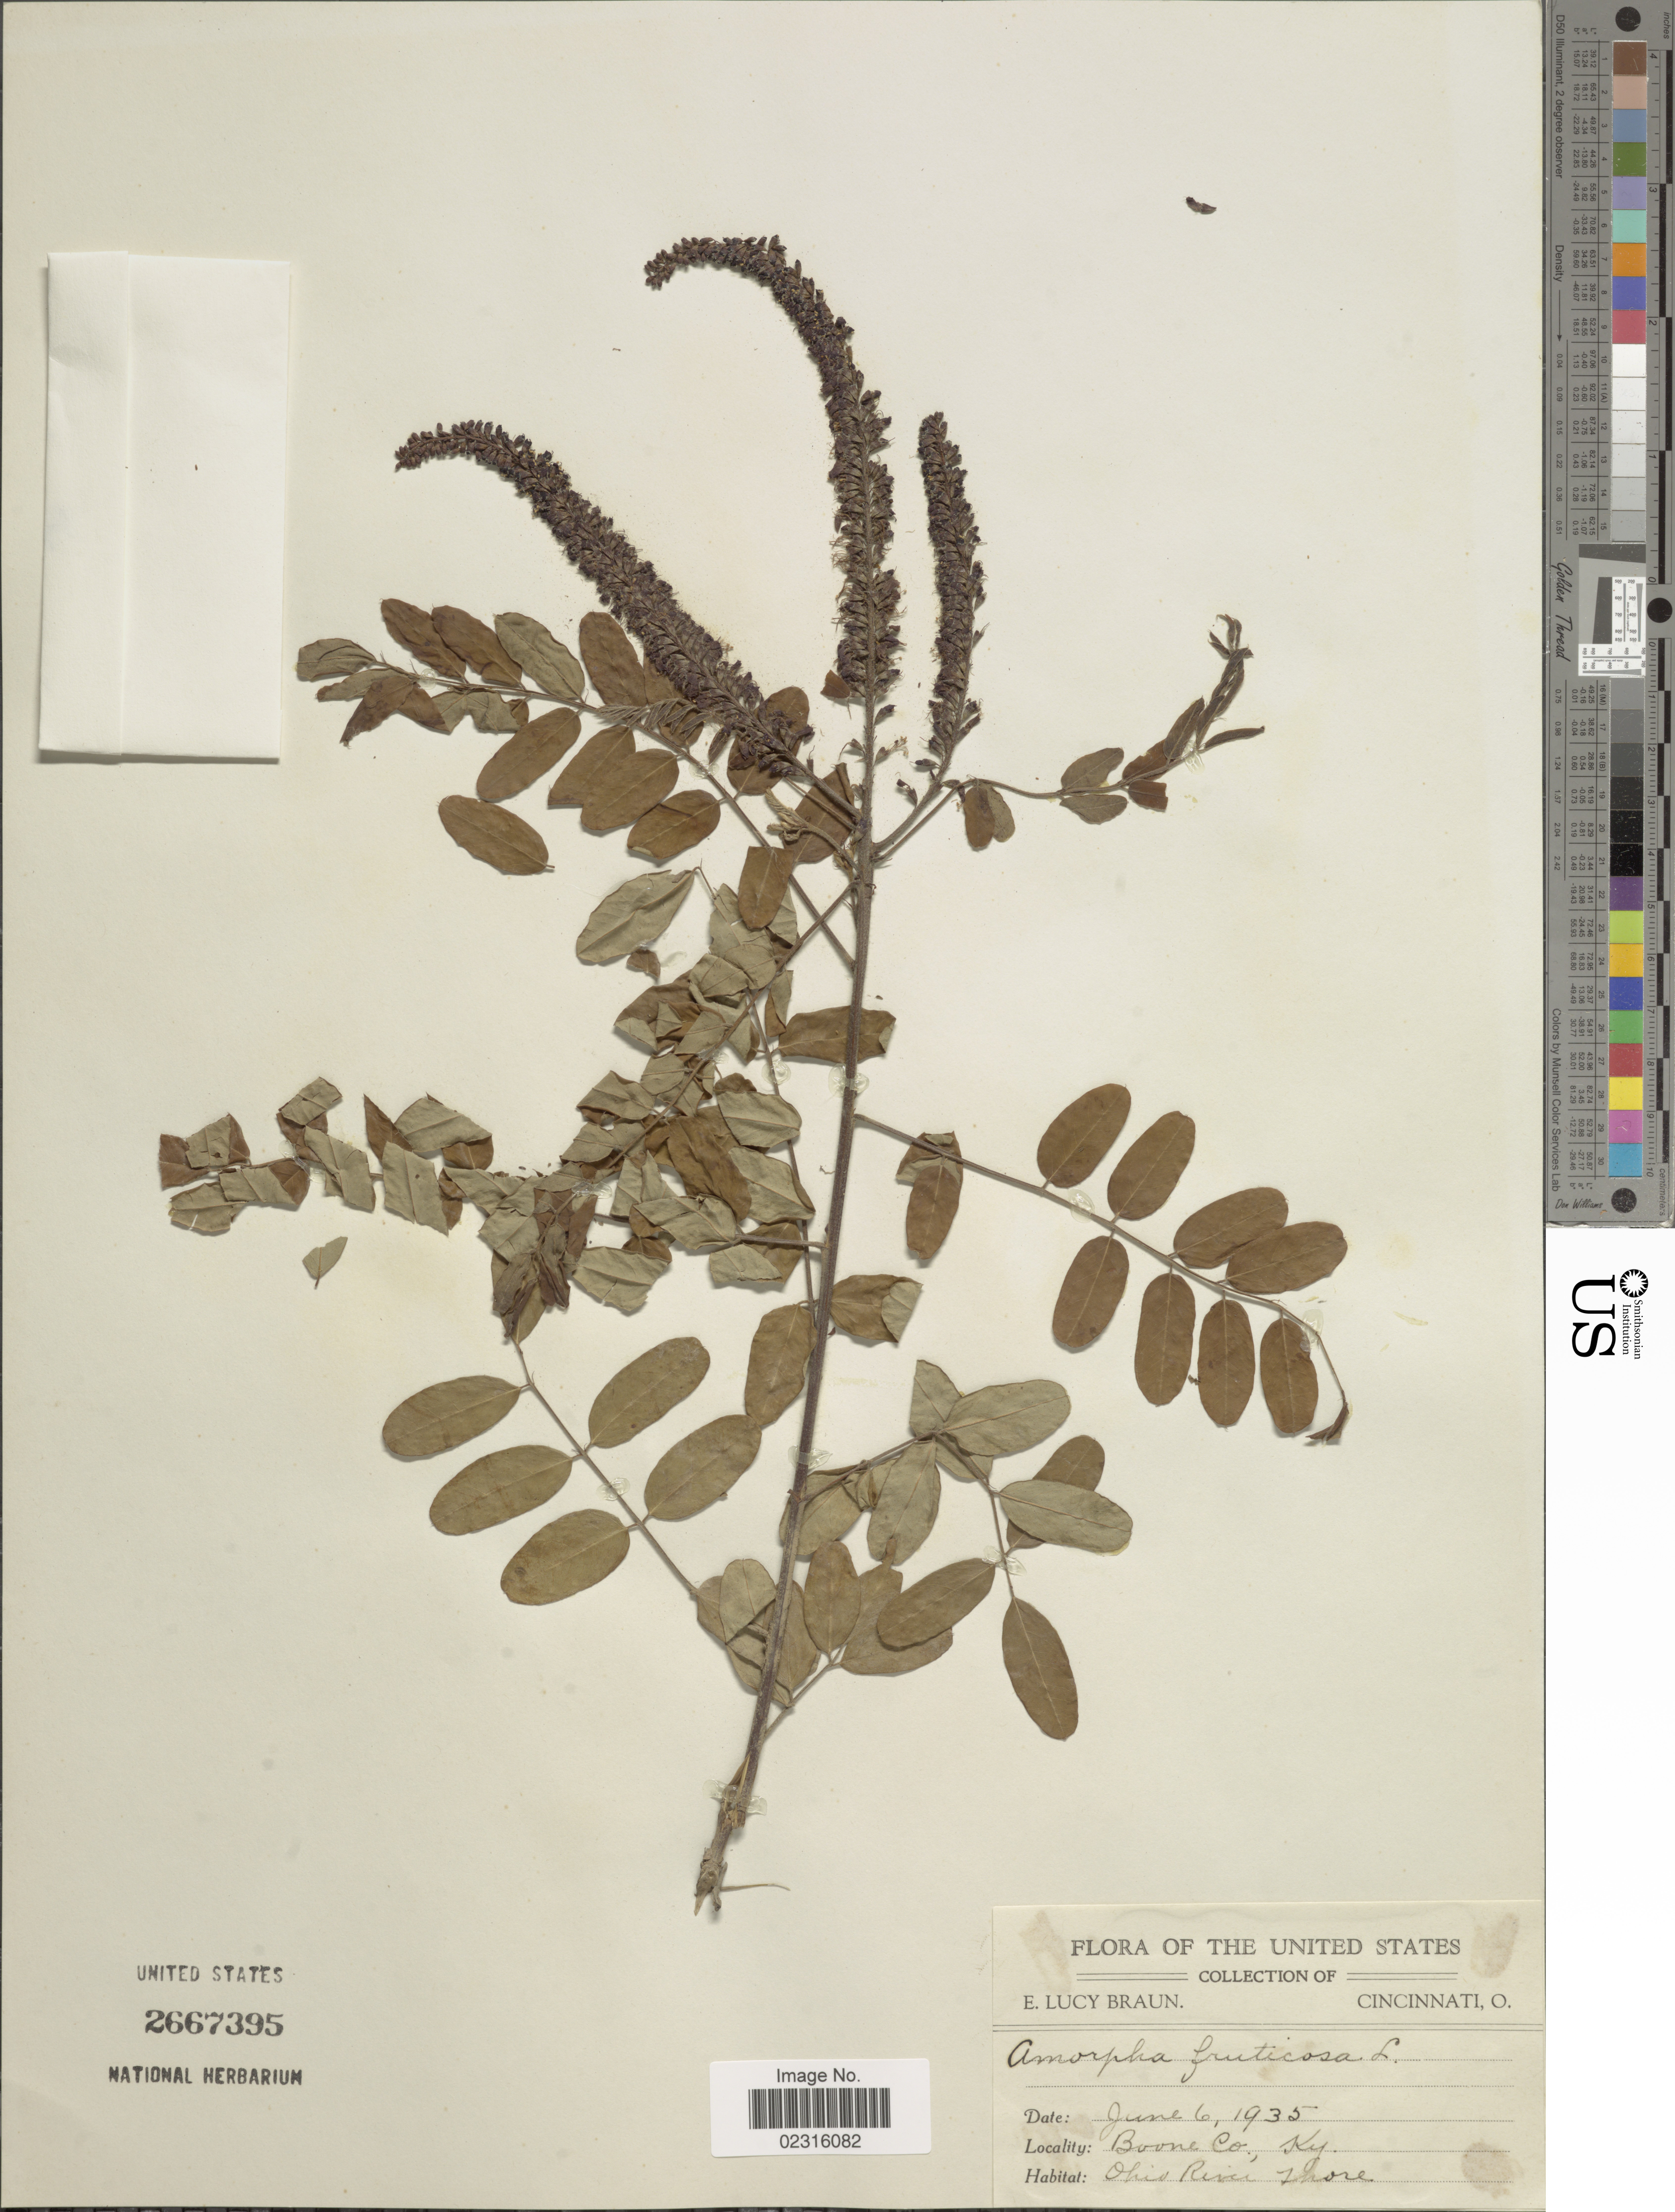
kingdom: Plantae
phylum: Tracheophyta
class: Magnoliopsida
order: Fabales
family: Fabaceae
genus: Amorpha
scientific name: Amorpha fruticosa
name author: L.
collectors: E. L. Braun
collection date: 1935-06-06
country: United States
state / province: Kentucky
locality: Boone Co., Ohio River shore.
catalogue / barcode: US 2667395